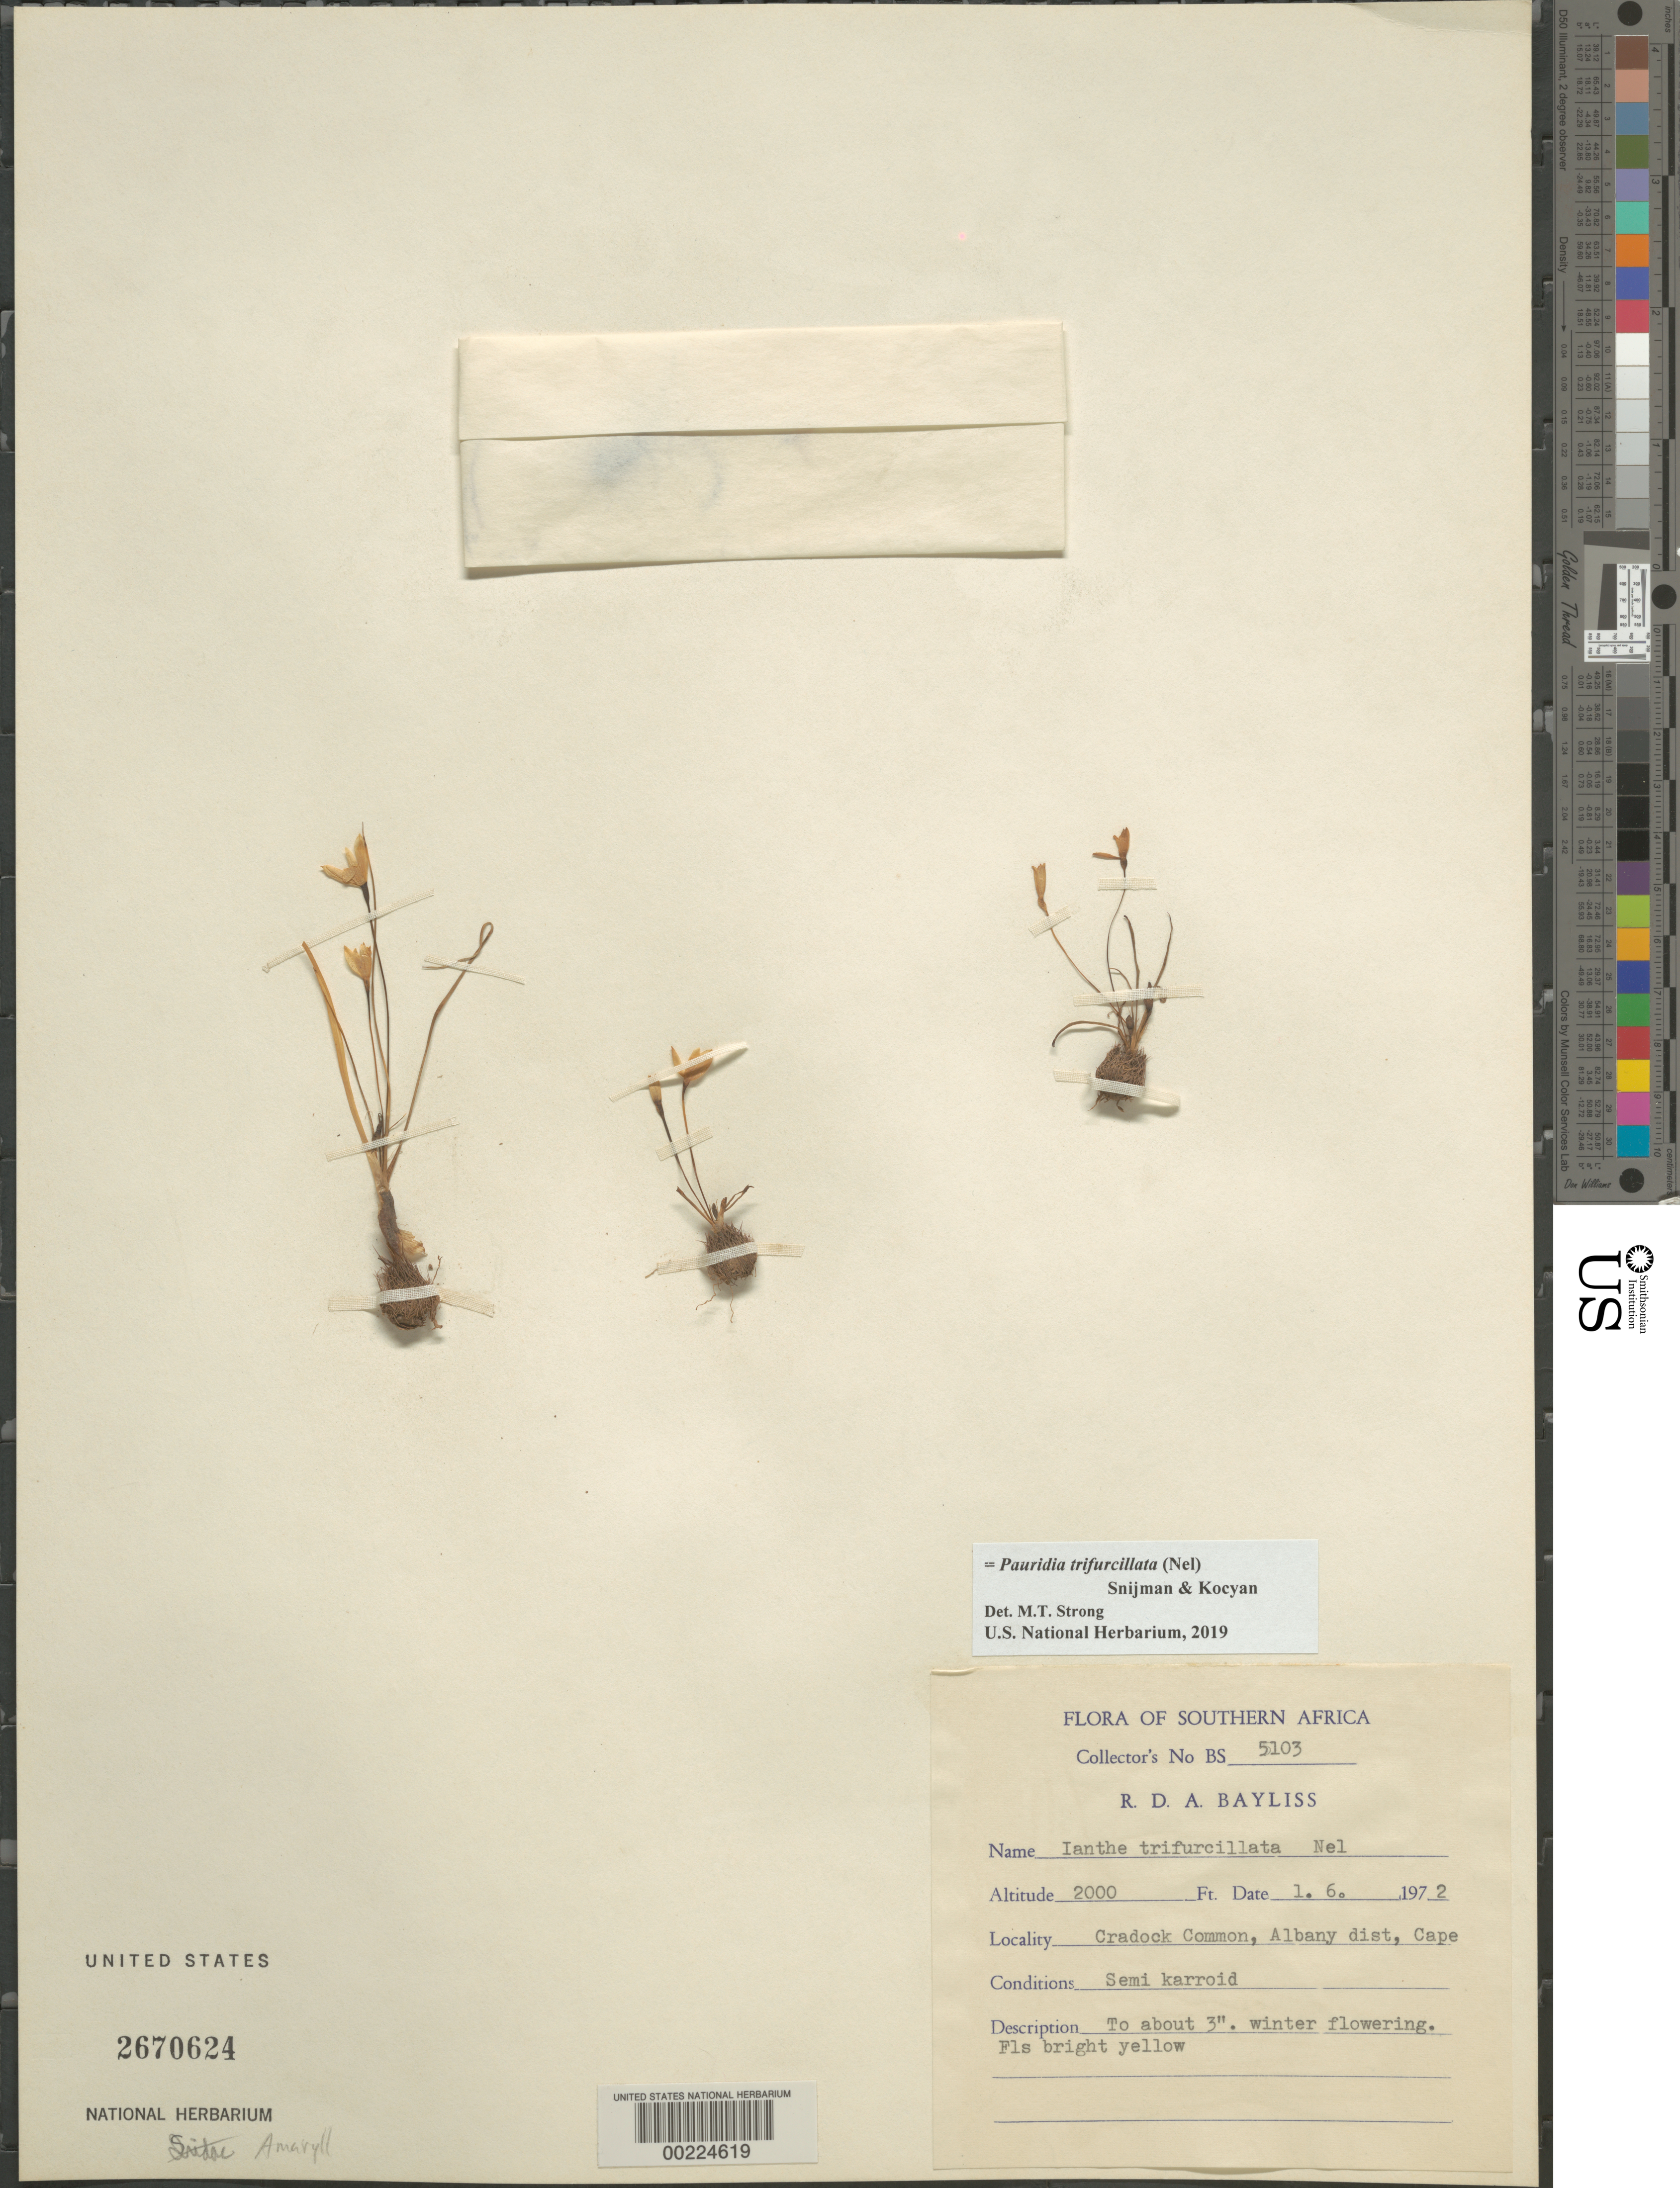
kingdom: Plantae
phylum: Tracheophyta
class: Liliopsida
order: Asparagales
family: Hypoxidaceae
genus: Pauridia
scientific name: Pauridia trifurcillata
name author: (Nel) Snijman & Kocyan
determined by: Strong, Mark T., (BOT), Smithsonian Institution - National Museum of Natural History (UNITED STATES)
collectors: R. D. Bayliss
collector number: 5103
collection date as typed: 06 Jan 1972 to 01 Jun 1972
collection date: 1972-01-06/1972-06-01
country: South Africa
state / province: Eastern Cape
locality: Cradock common. Albany Dist.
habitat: Semi karroid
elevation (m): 610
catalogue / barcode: US 2670624